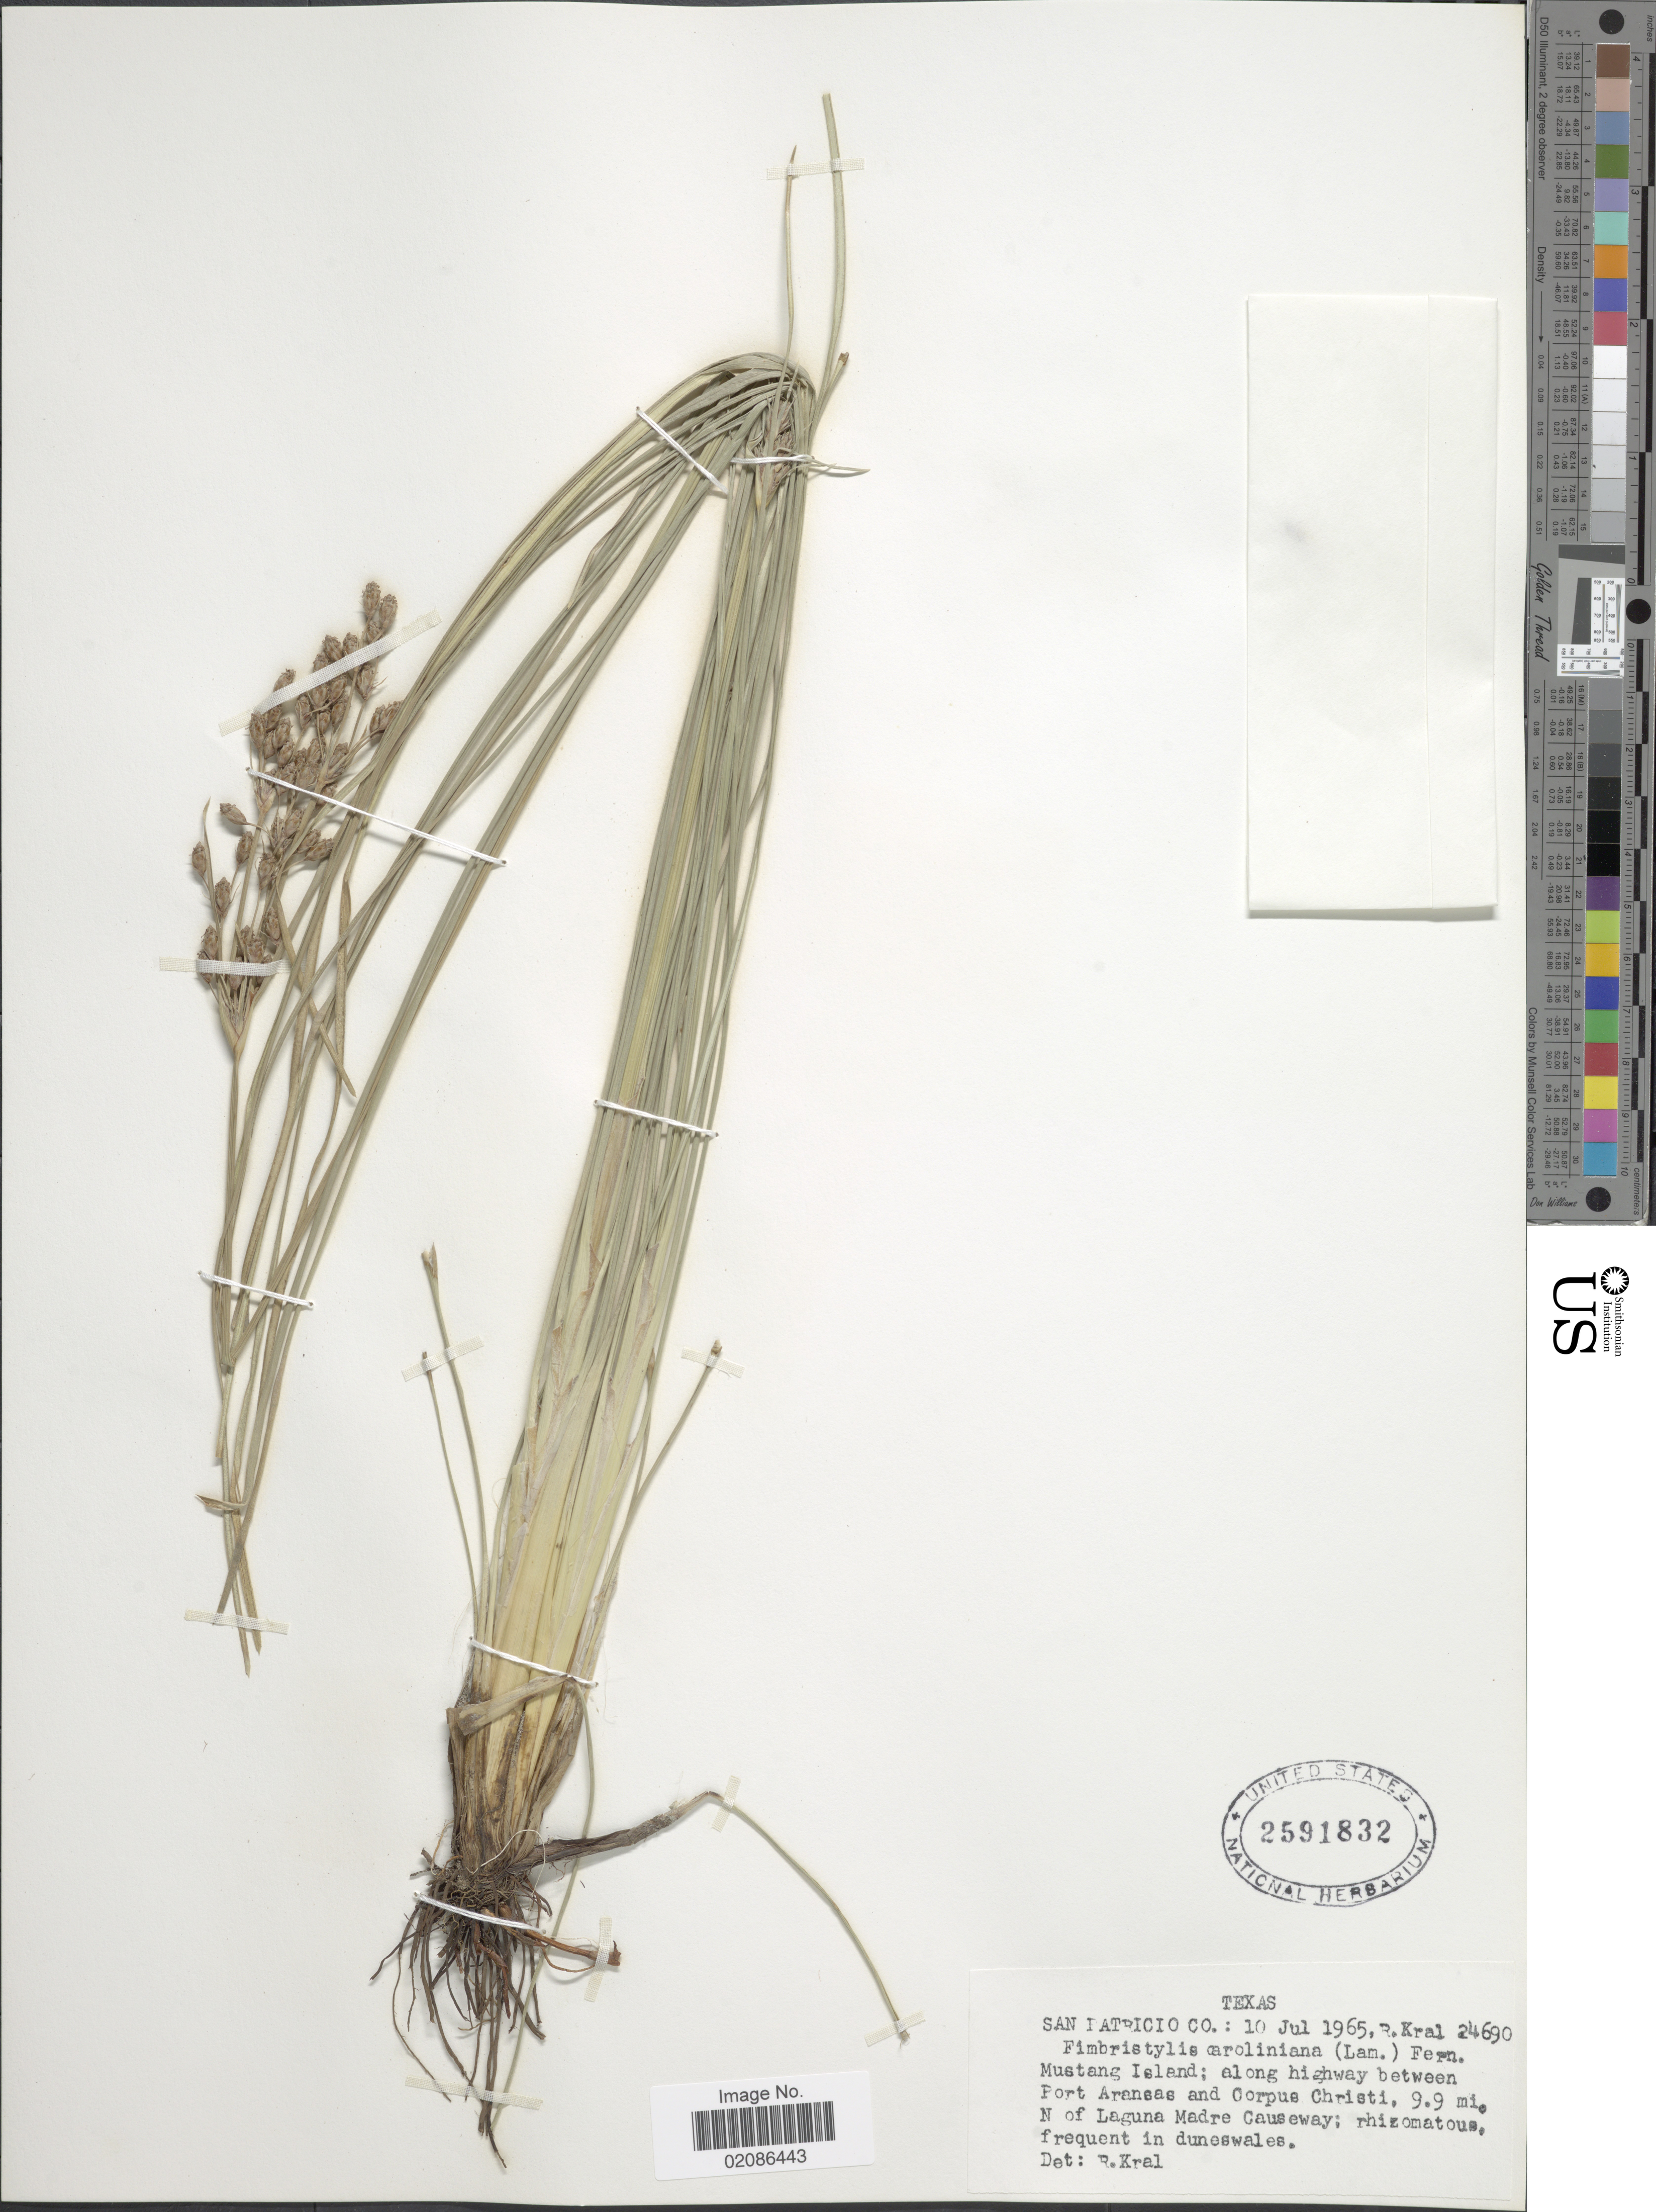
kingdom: Plantae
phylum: Tracheophyta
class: Liliopsida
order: Poales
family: Cyperaceae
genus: Fimbristylis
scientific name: Fimbristylis caroliniana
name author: (Lam.) Fernald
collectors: R. Kral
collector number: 24690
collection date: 1965-07-10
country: United States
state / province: Texas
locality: San Patricio Co; Mustang Island; along highway between Port Aransas and Corpus Christi, 9.9 N of Laguna Madre Causeway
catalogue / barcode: US 2591832